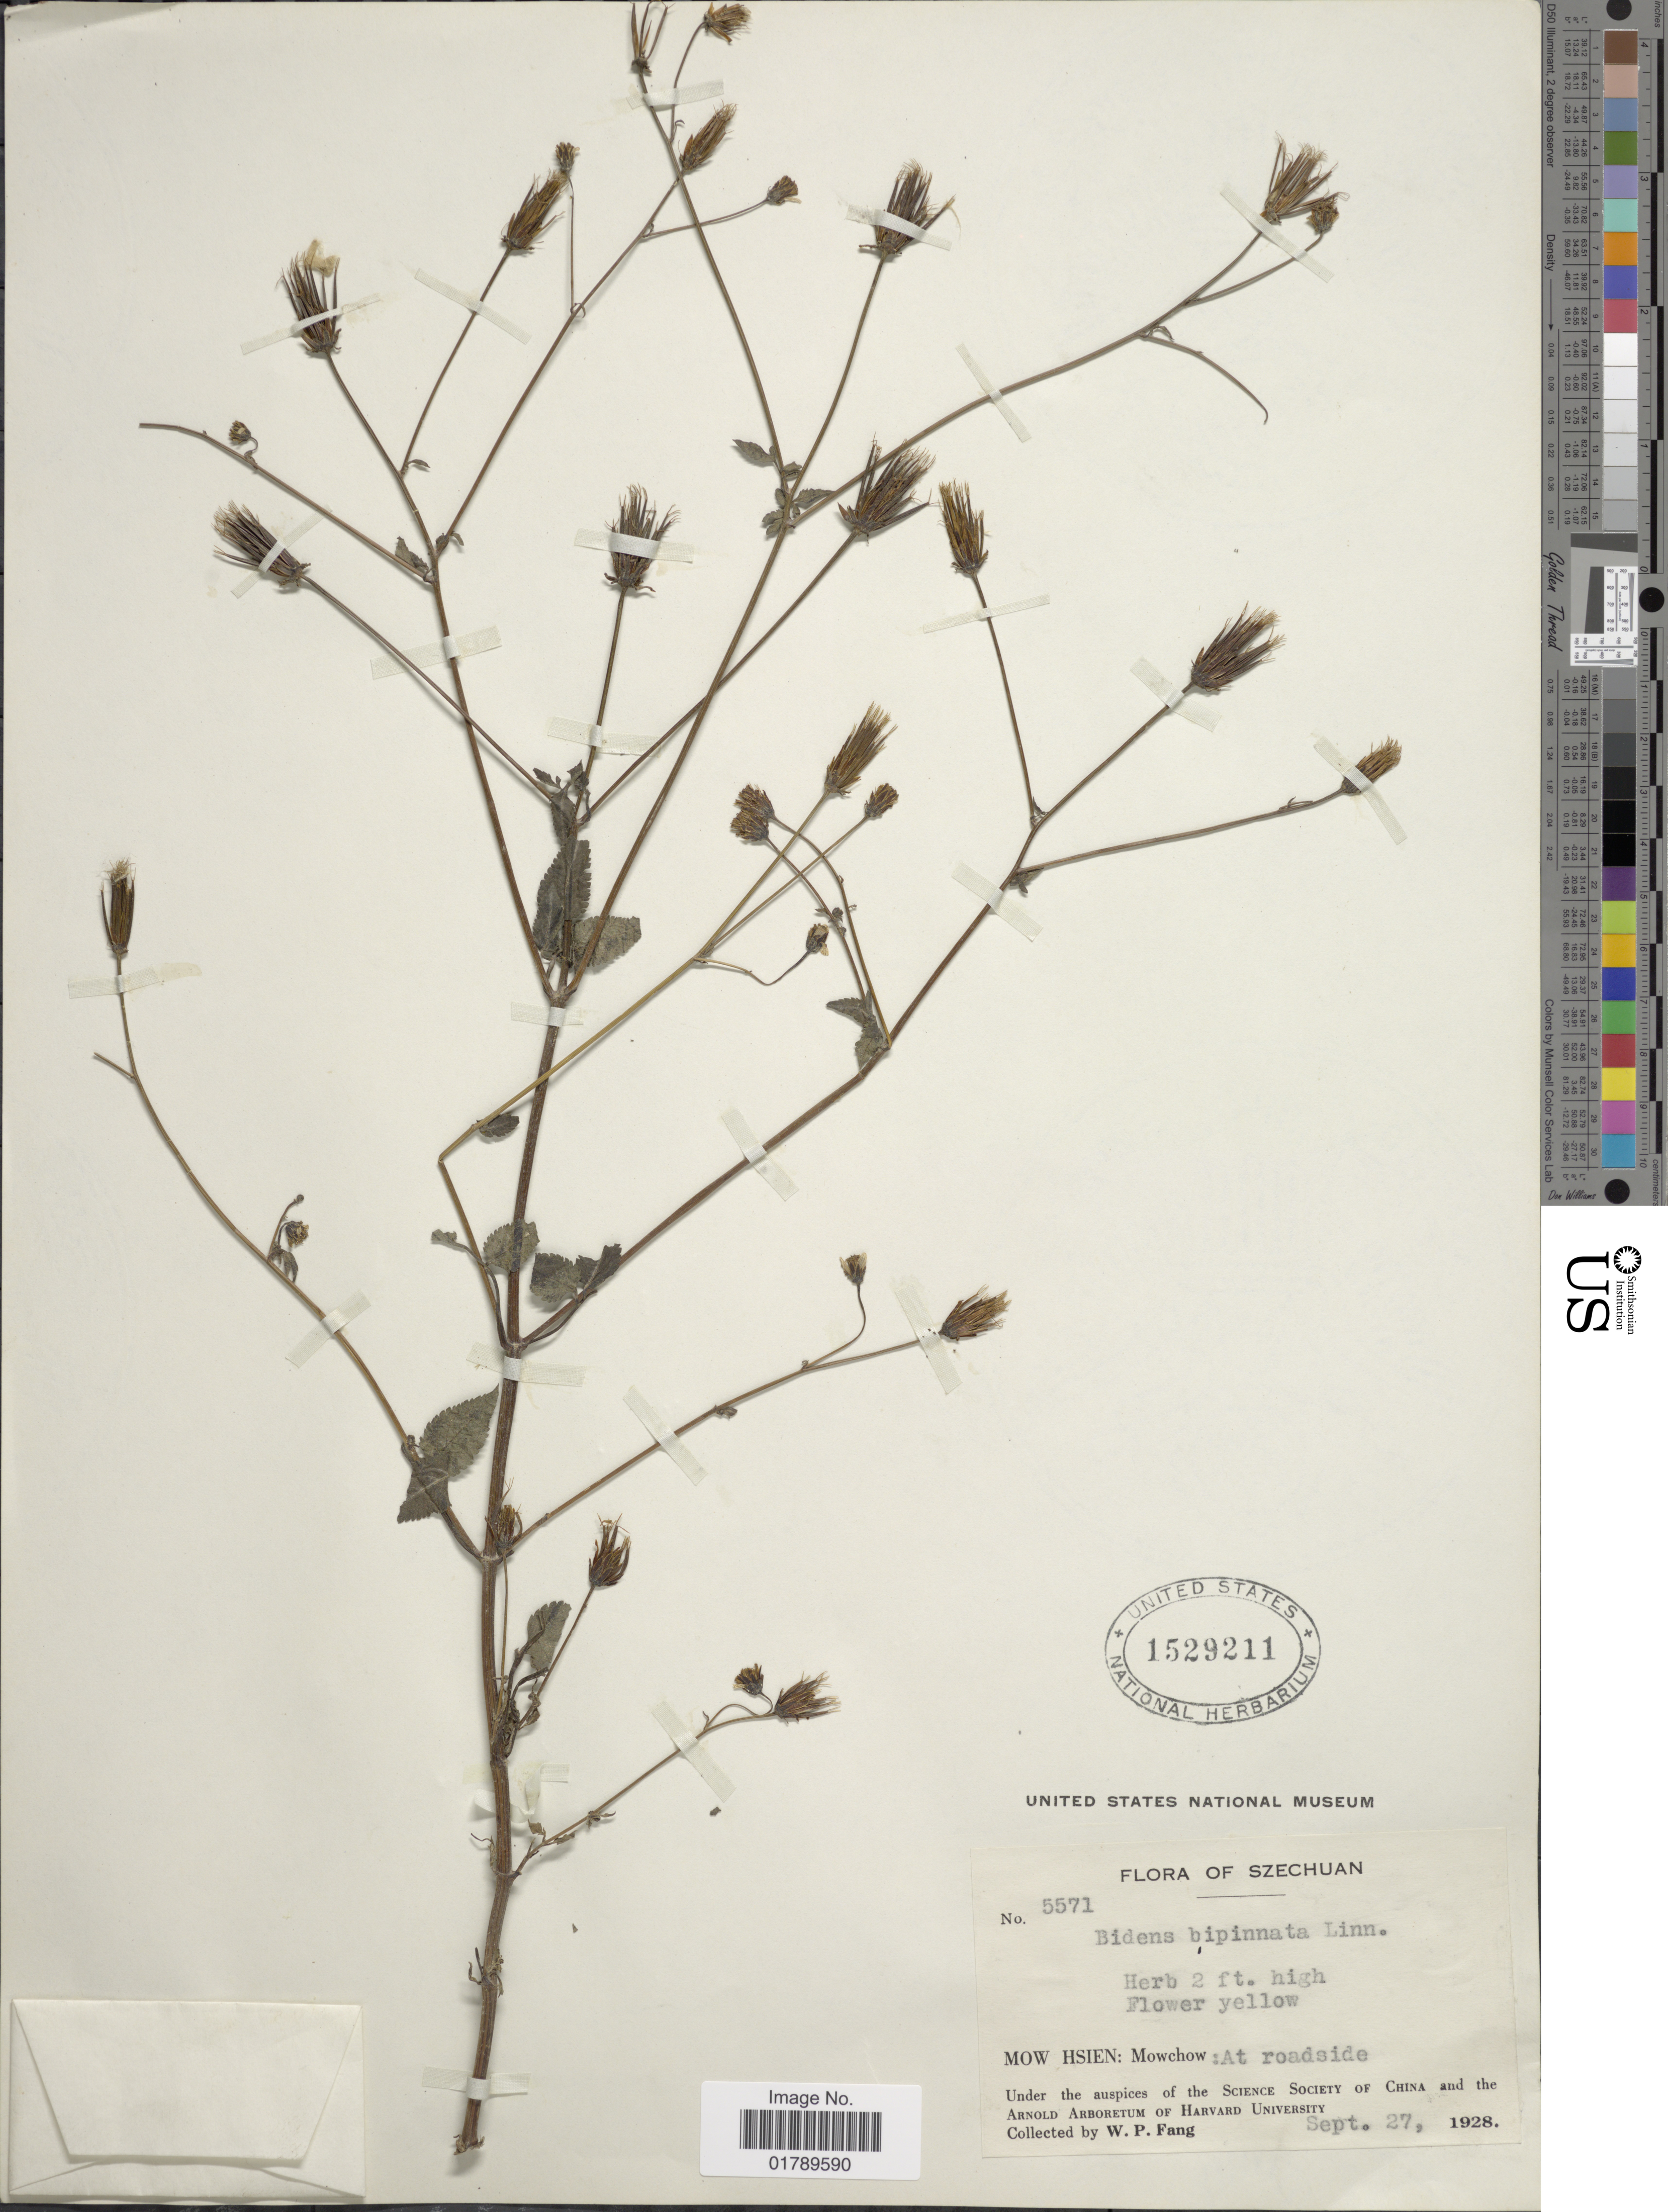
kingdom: Plantae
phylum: Tracheophyta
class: Magnoliopsida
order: Asterales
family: Asteraceae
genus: Bidens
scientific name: Bidens bipinnata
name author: L.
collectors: W. P. Fang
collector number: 5571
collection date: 1928-09-27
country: China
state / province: Sichuan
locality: Szechuan. Mow Hsien: Mowchow: At roadside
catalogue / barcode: US 1529211